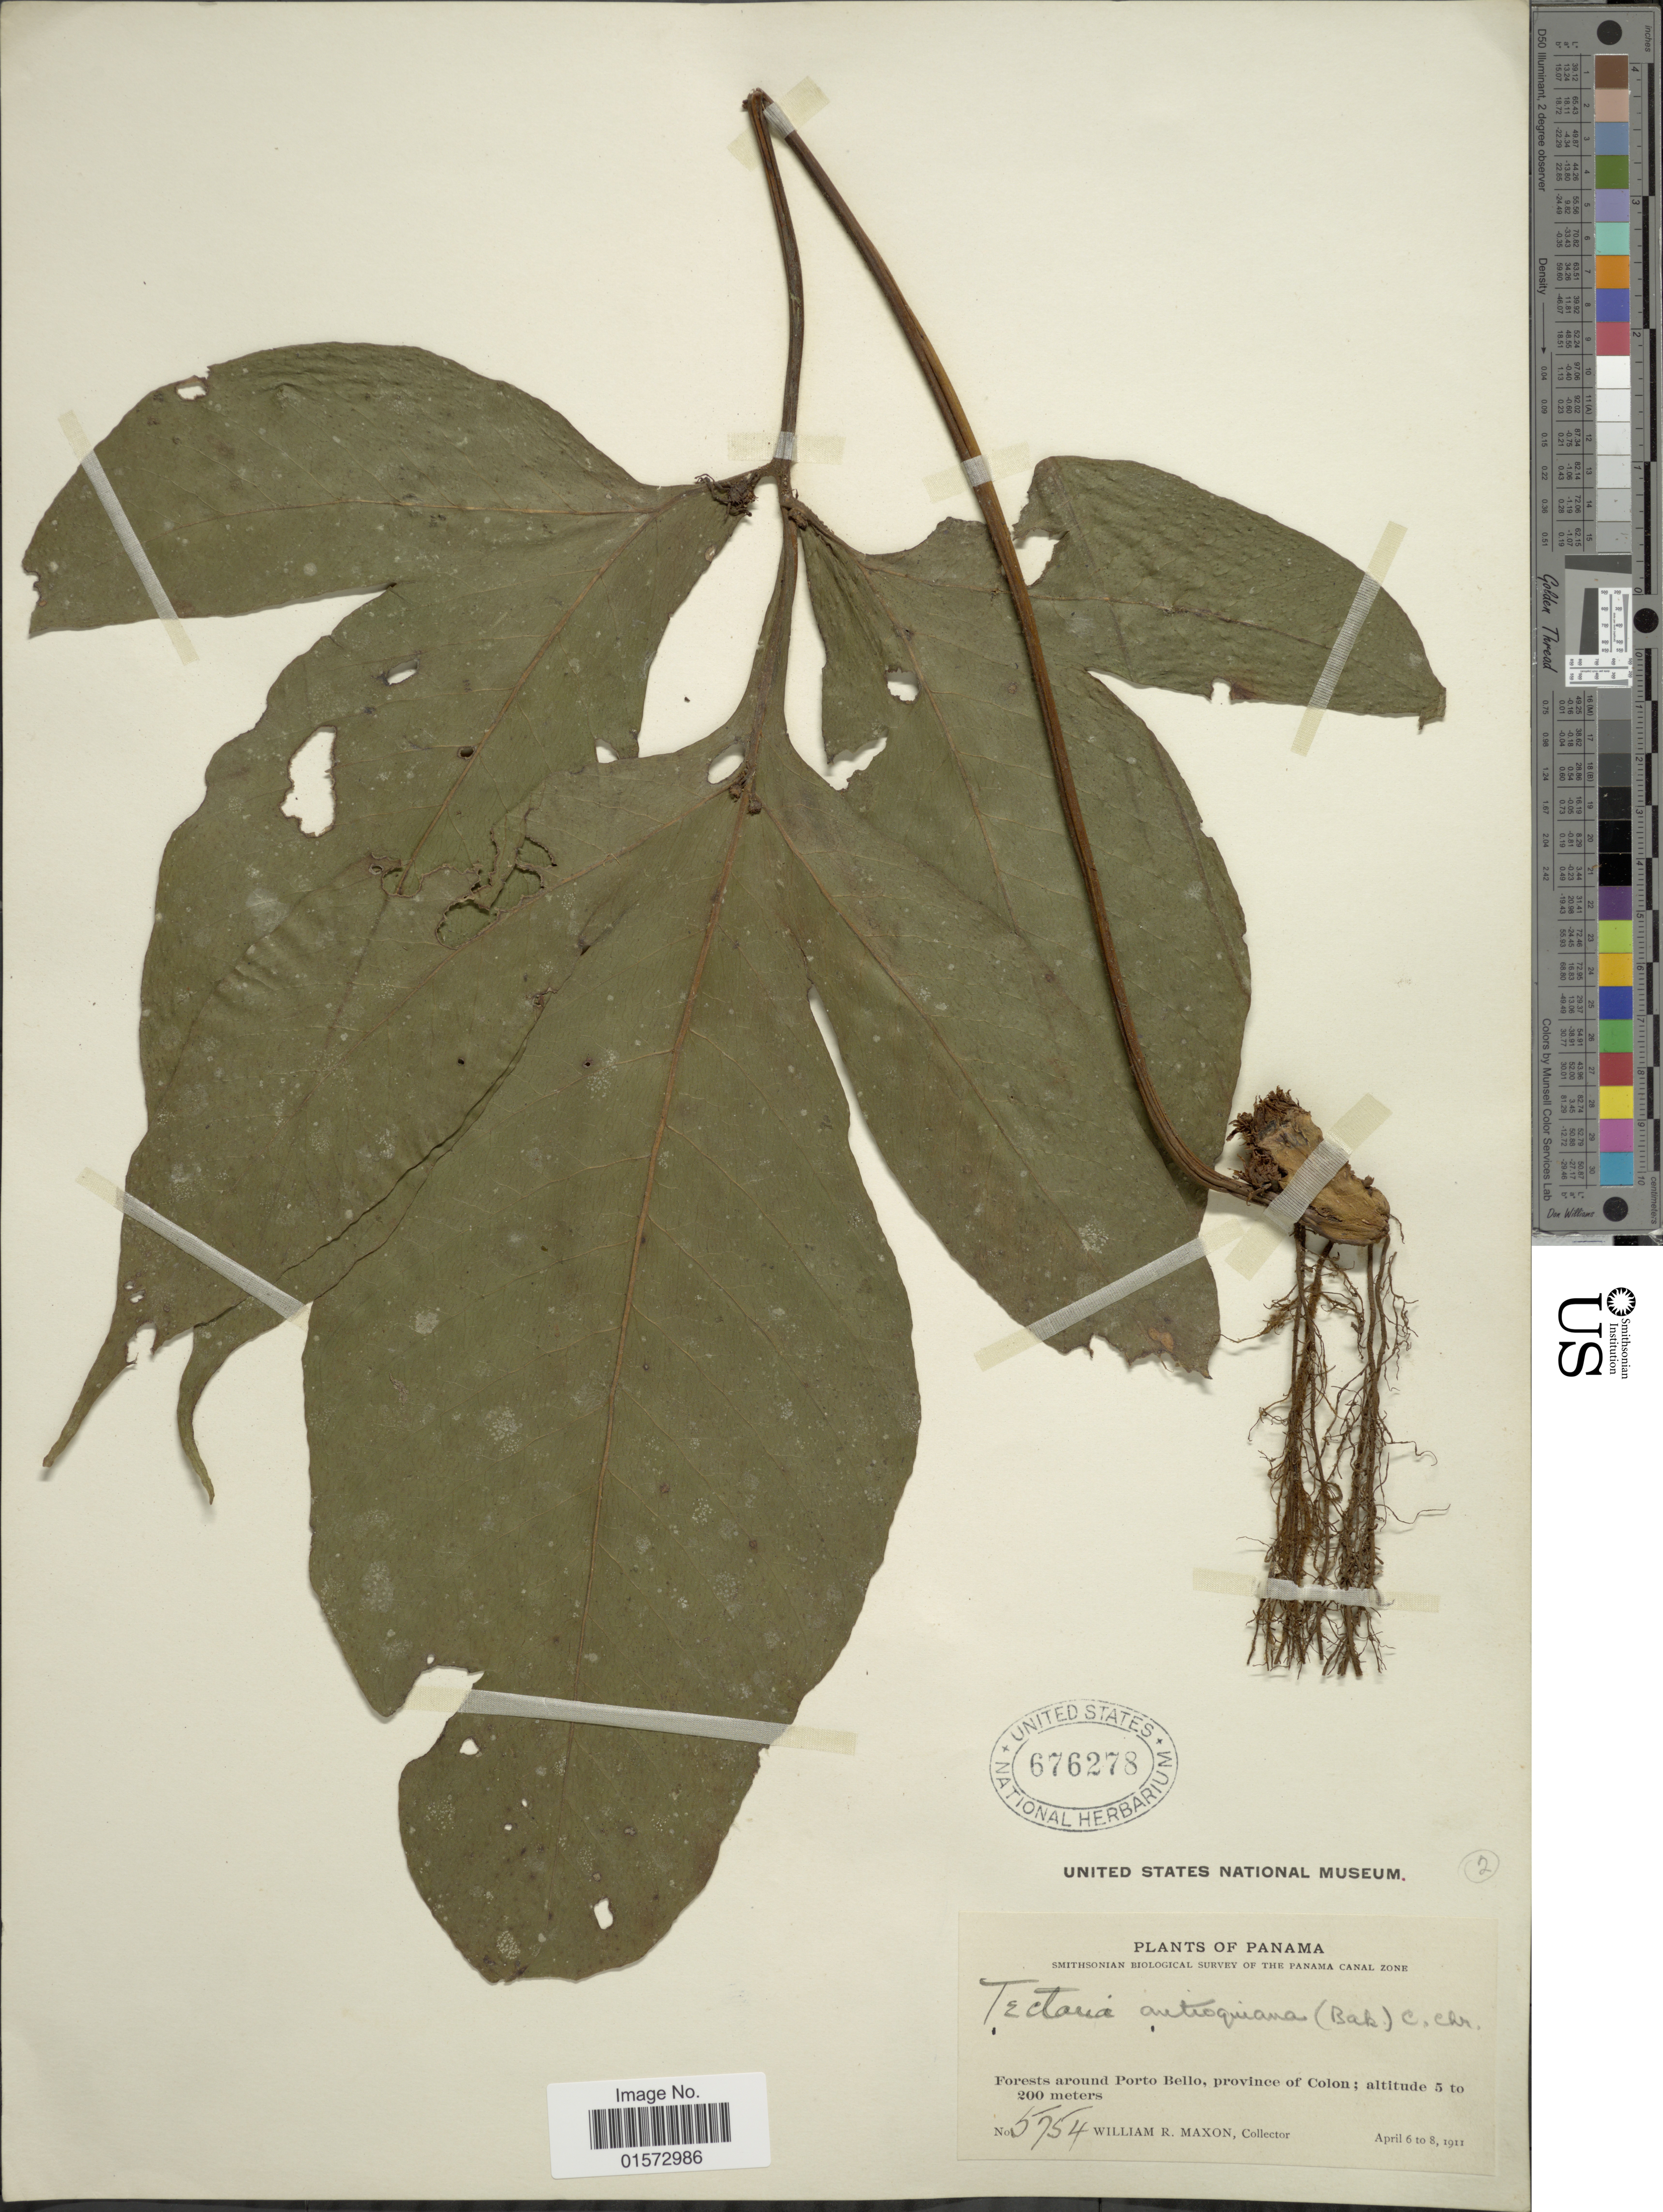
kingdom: Plantae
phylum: Tracheophyta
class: Polypodiopsida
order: Polypodiales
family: Tectariaceae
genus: Tectaria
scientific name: Tectaria antioquiana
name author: (Baker) C. Chr.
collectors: W. R. Maxon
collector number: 5754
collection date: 1911-04-06/1911-04-08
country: Panama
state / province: Colón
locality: Forests around Porto Bello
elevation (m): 5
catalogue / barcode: US 676278